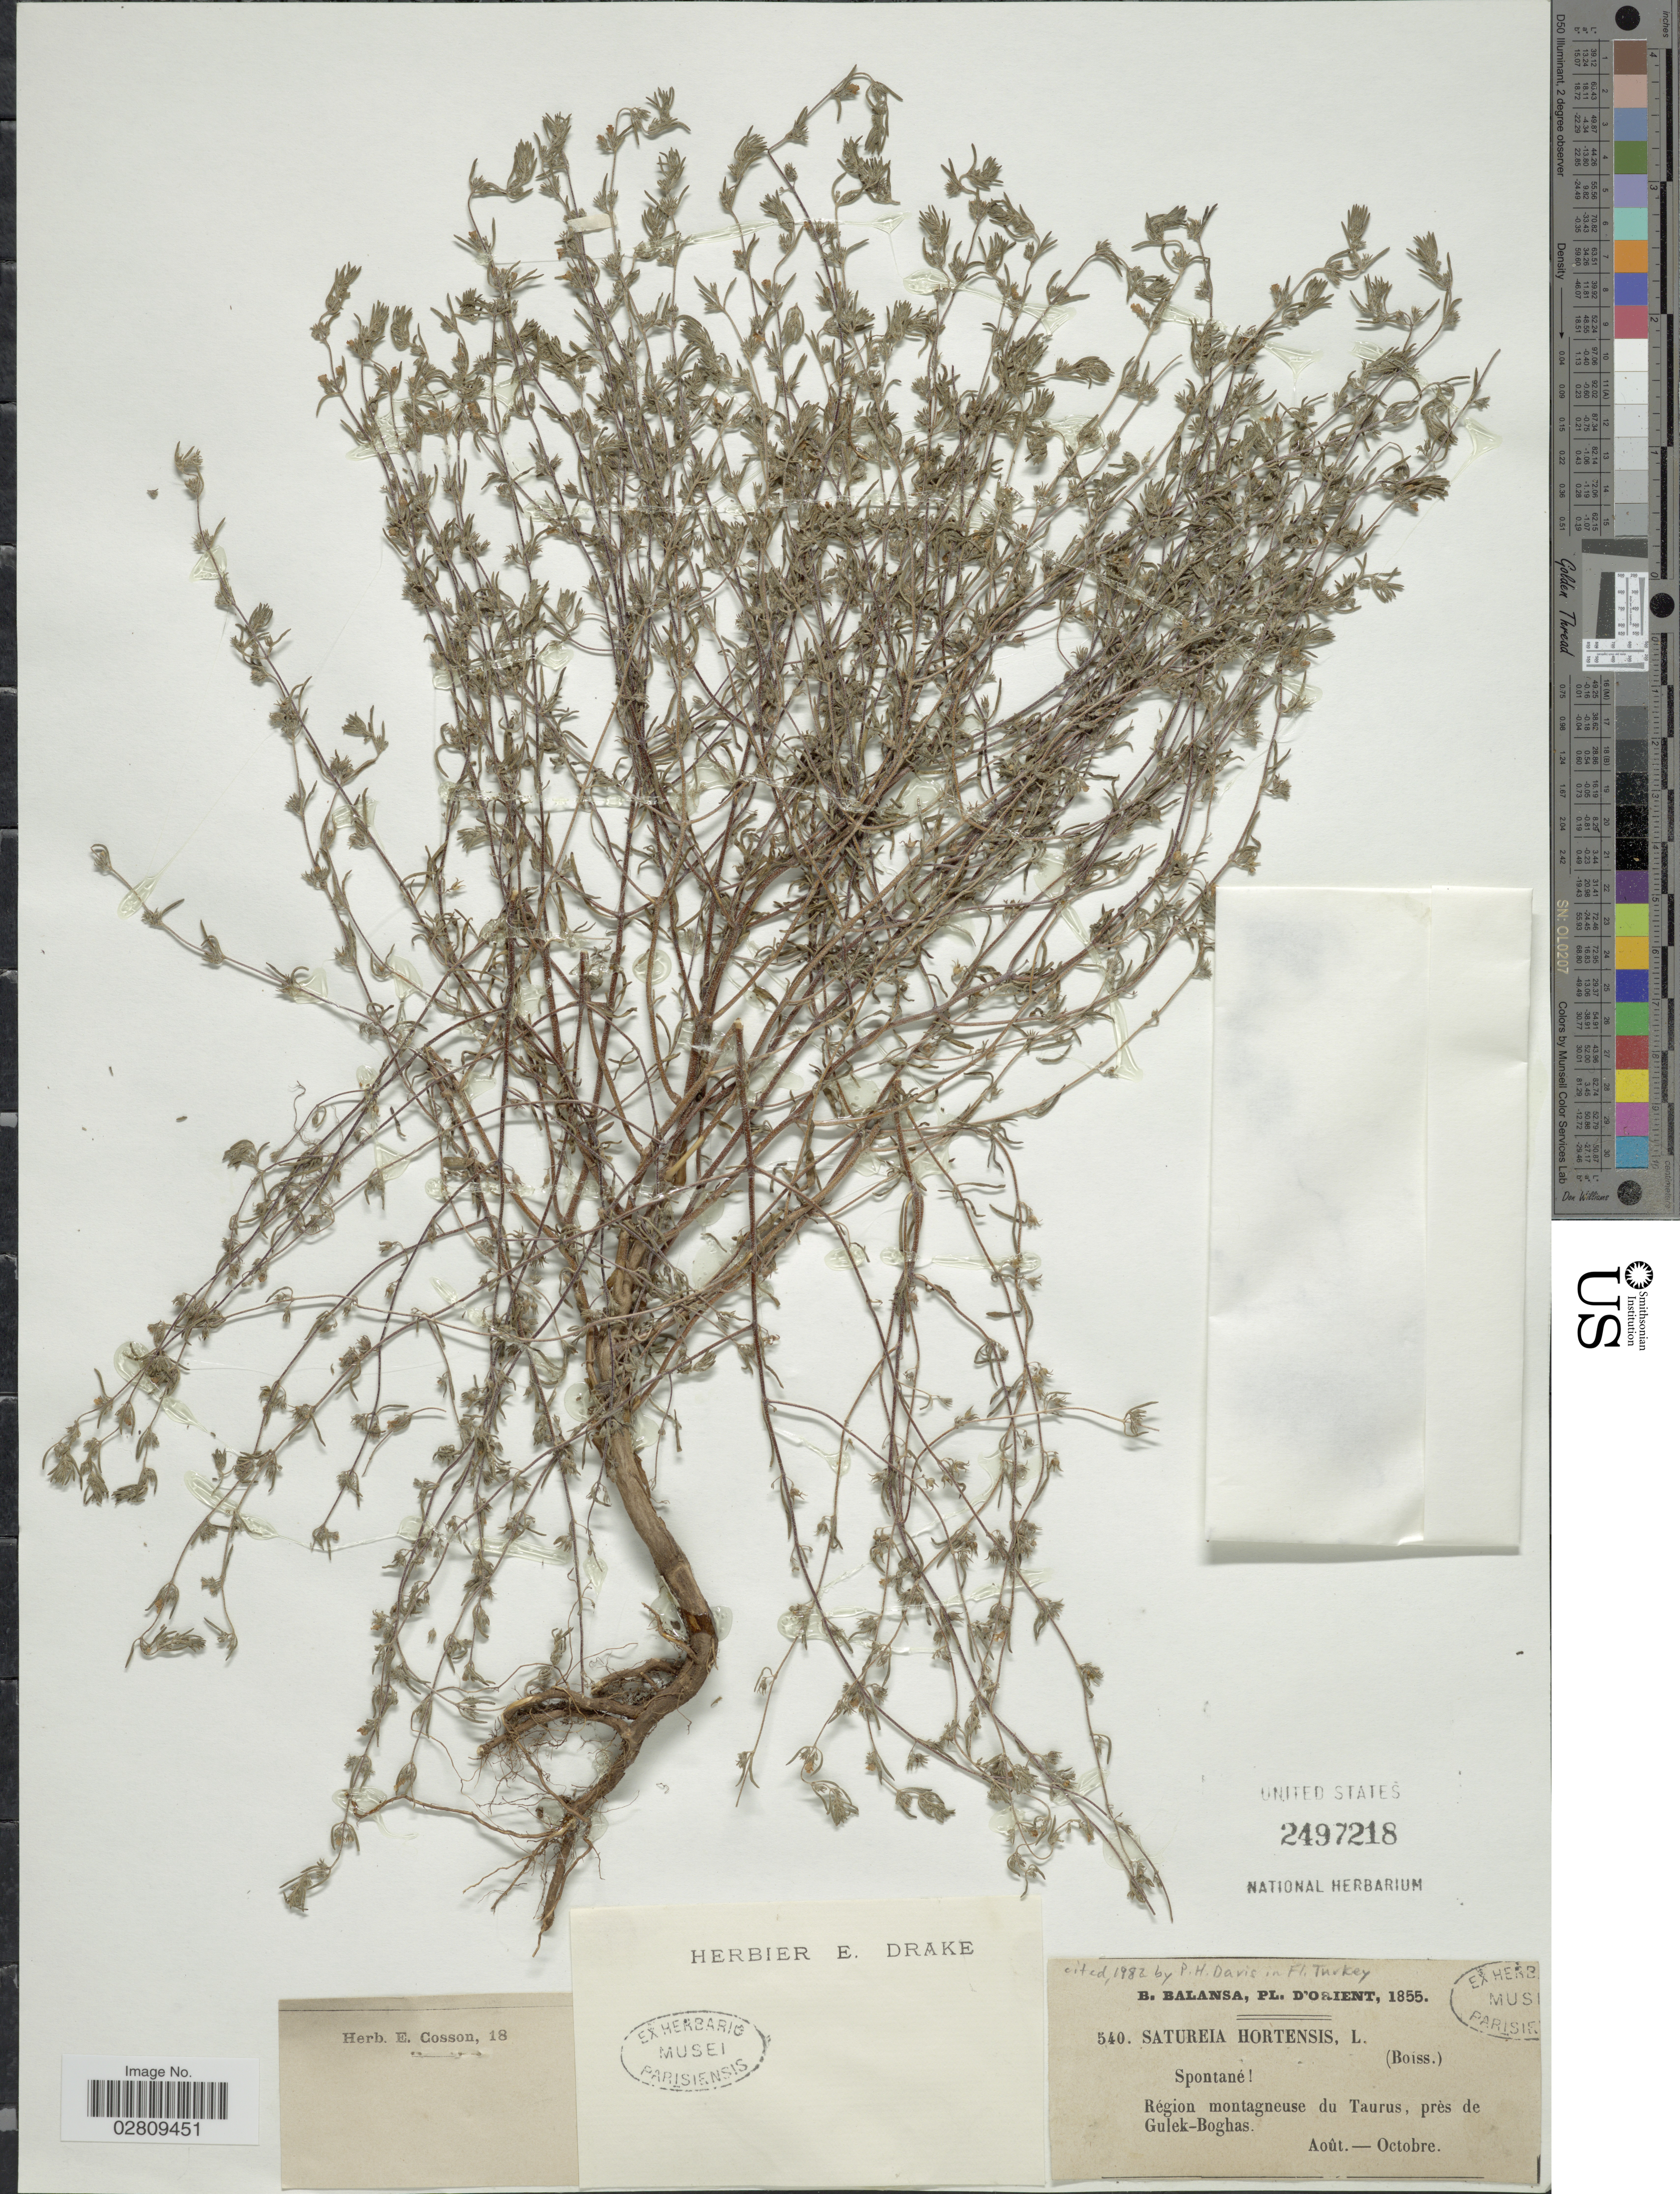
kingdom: Plantae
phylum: Tracheophyta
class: Magnoliopsida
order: Lamiales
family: Lamiaceae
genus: Satureja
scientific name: Satureja hortensis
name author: L.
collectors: B. Balansa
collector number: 540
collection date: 1855-08/1855-10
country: Turkey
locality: Région montagneuse du Taurus, près de Gulek-Boghas.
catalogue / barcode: US 2497218